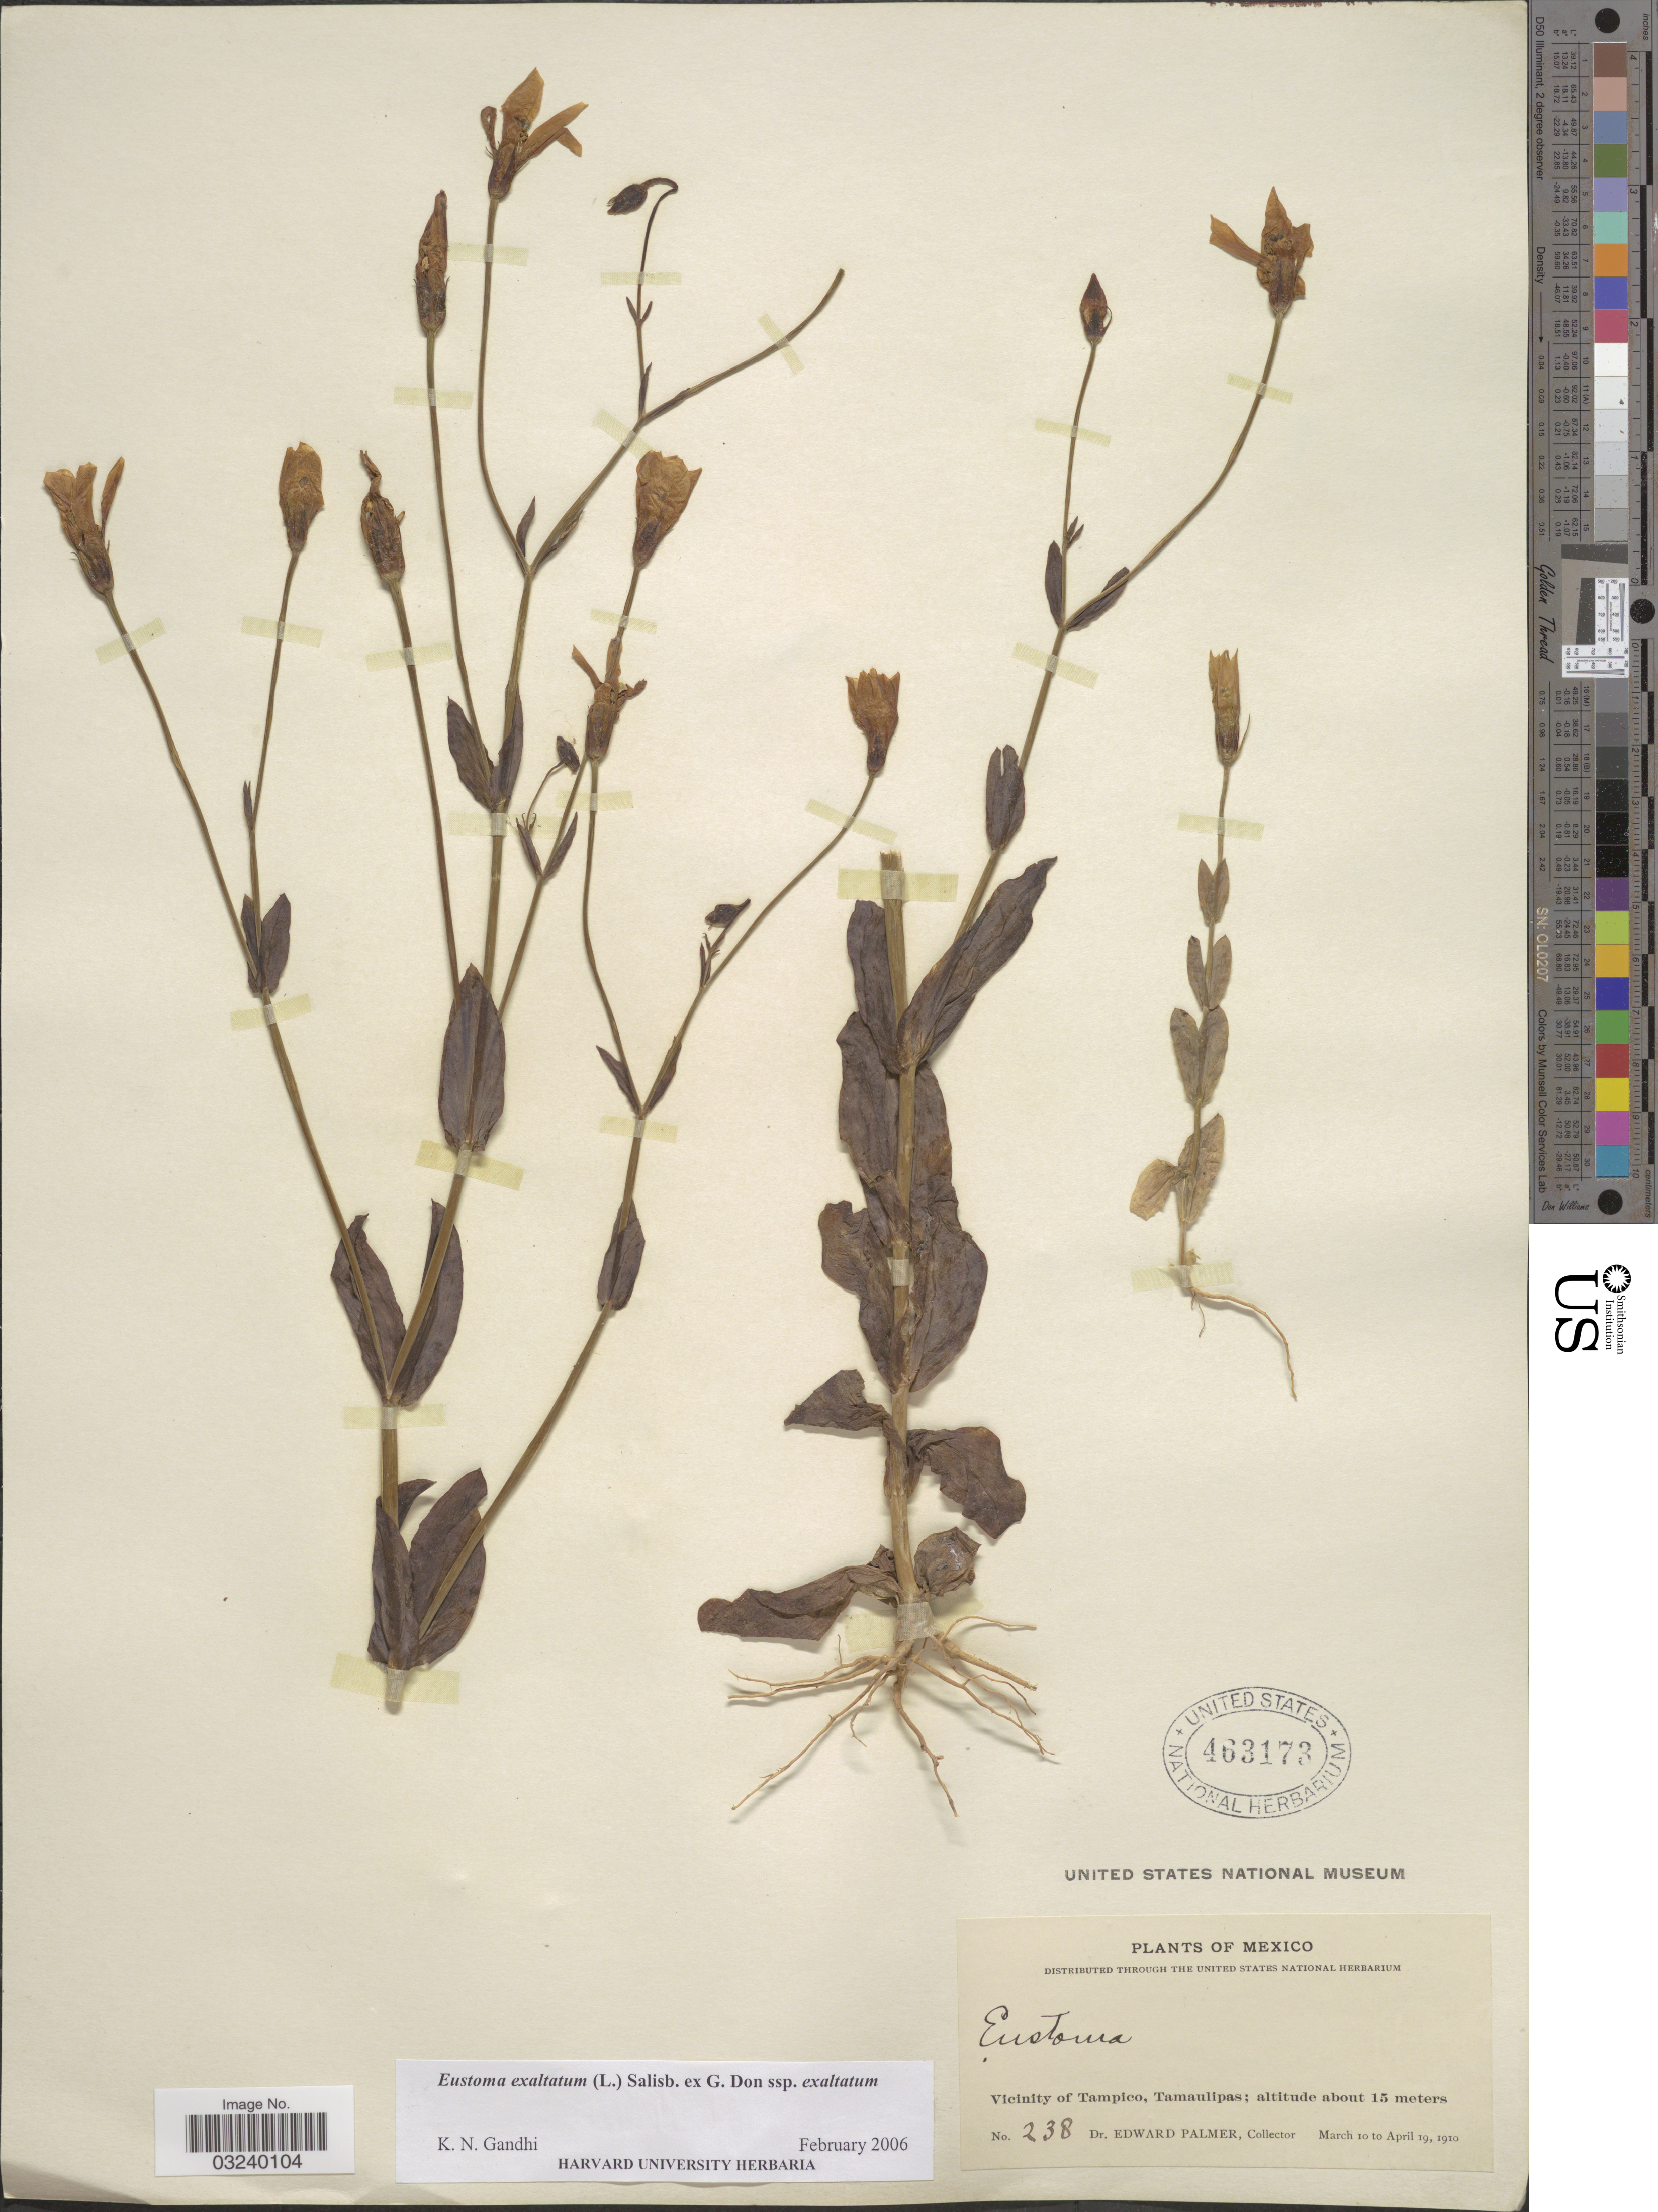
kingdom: Plantae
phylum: Tracheophyta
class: Magnoliopsida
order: Gentianales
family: Gentianaceae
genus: Eustoma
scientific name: Eustoma exaltatum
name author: (L.) Salisb. ex Don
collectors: E. Palmer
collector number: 238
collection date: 1910-03-10/1910-04-19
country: Mexico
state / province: Tamaulipas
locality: Vicinity of Tampico.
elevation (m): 15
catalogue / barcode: US 463173